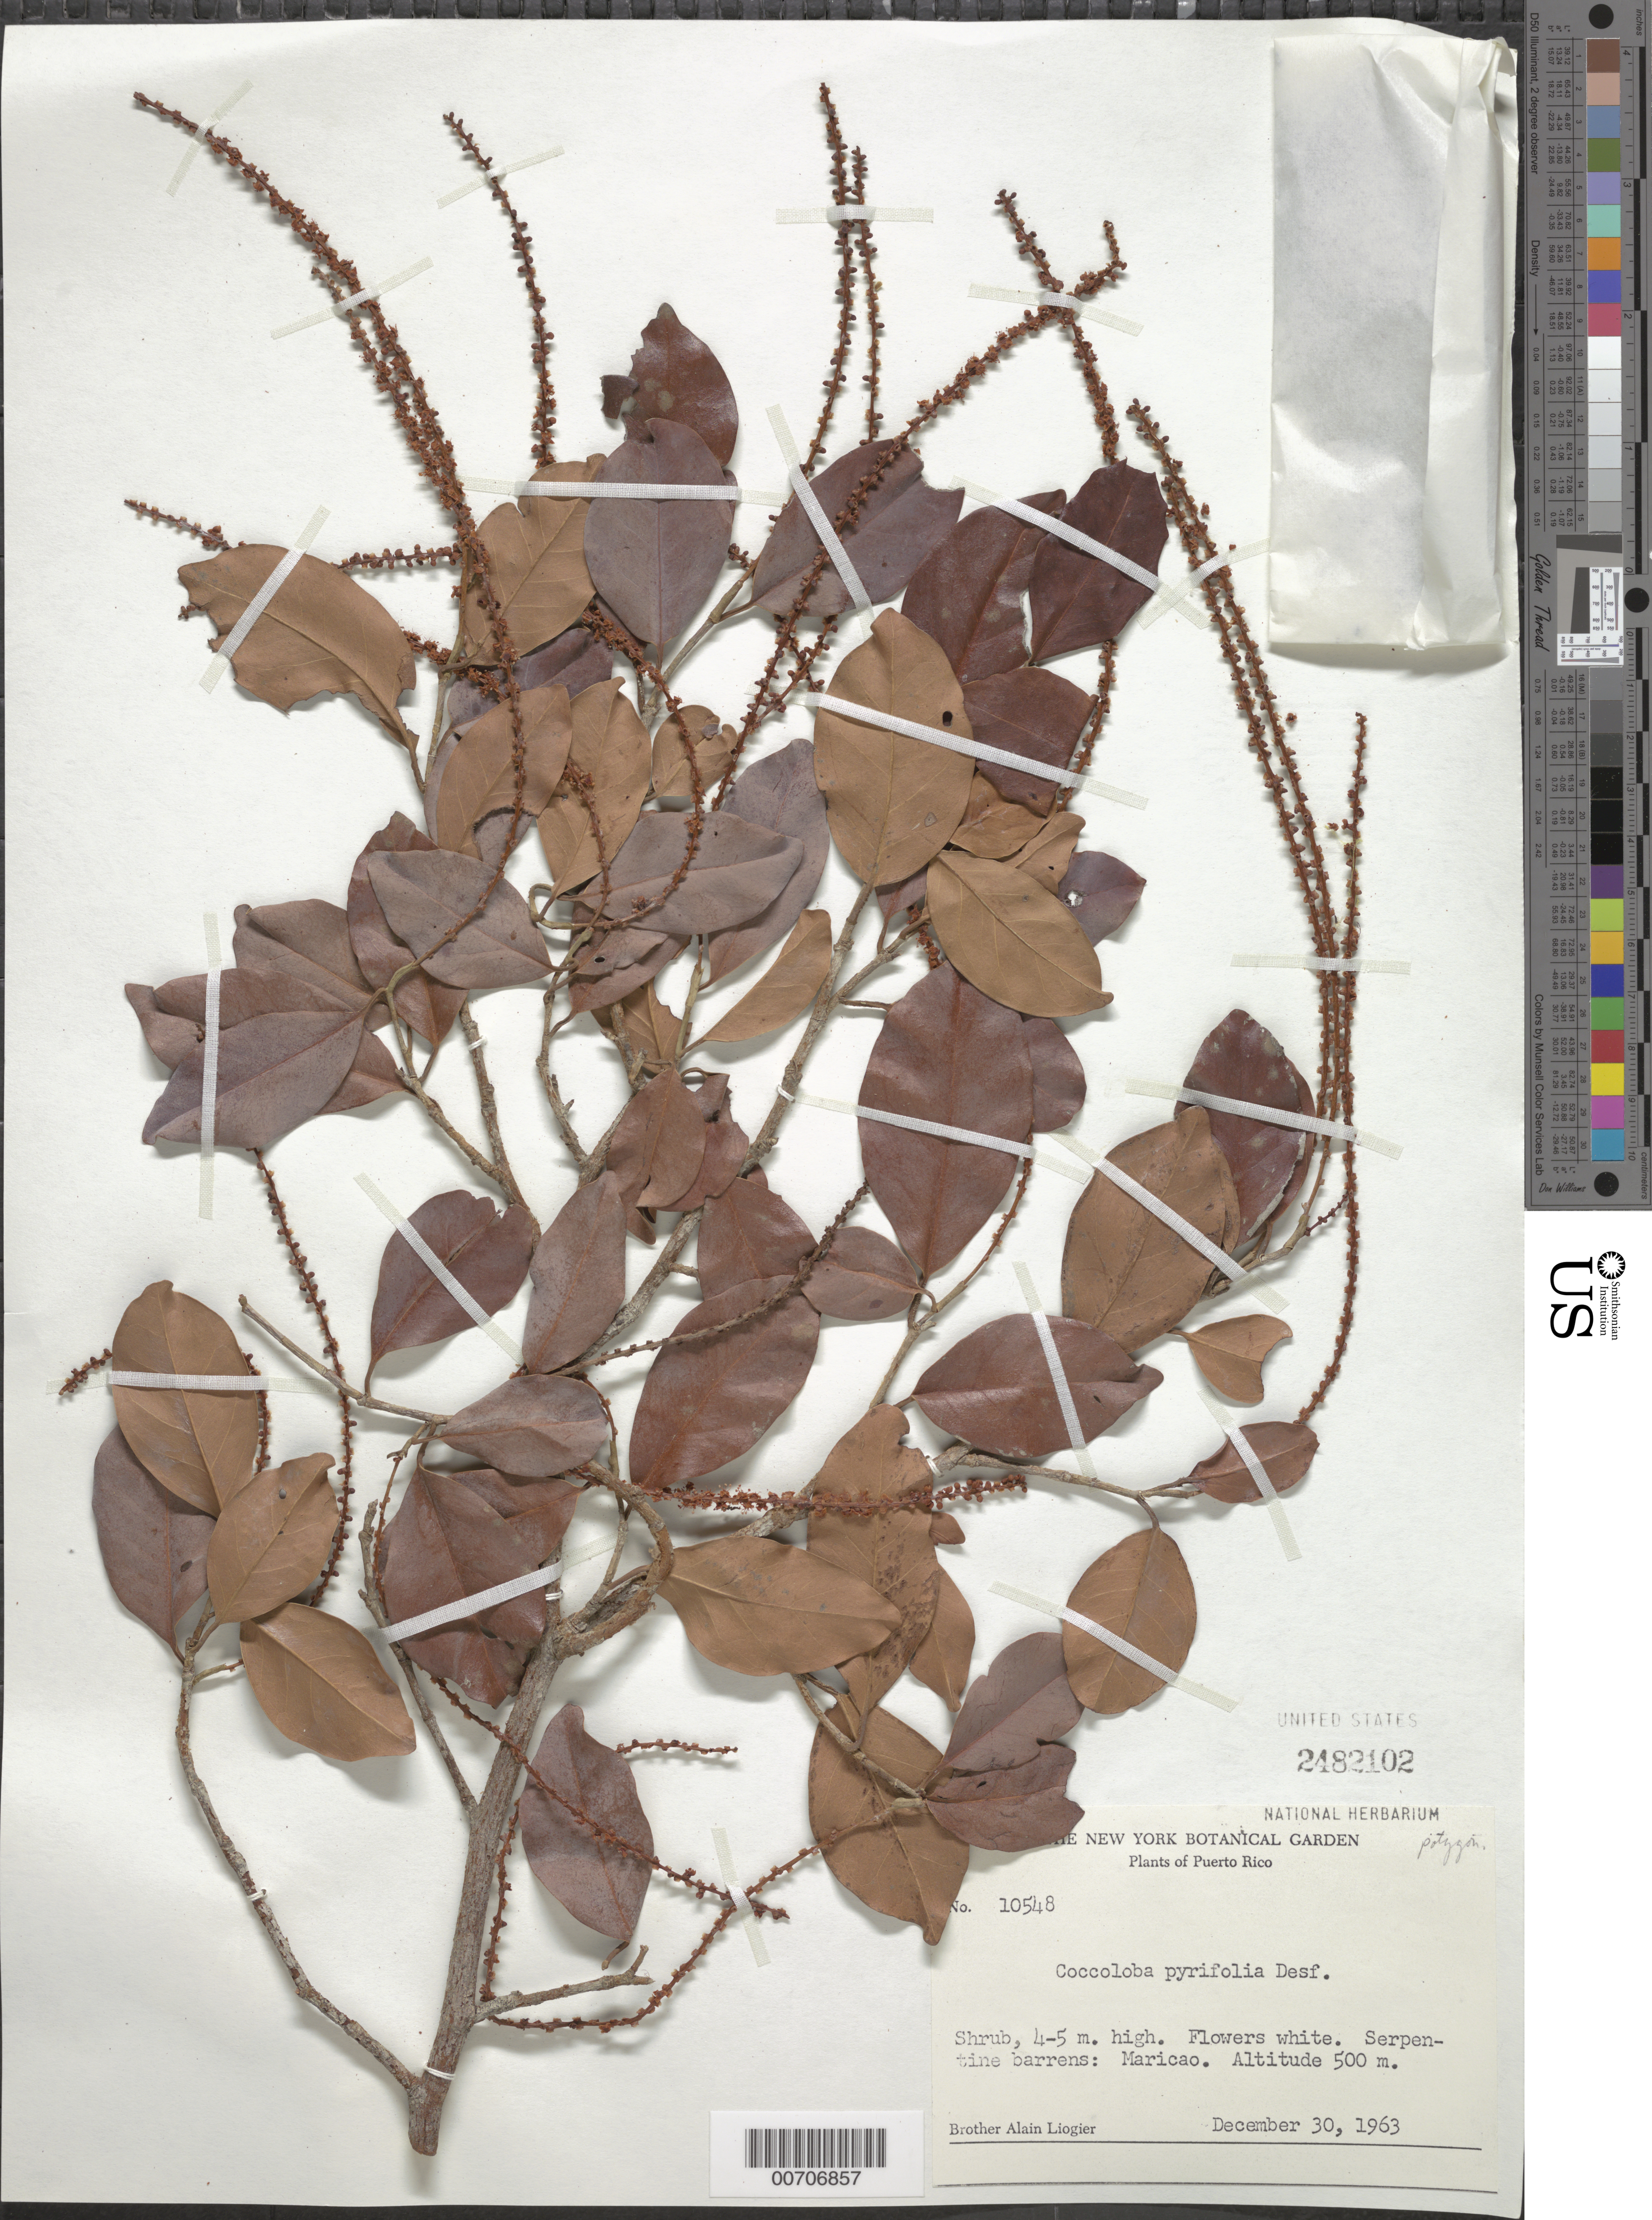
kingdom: Plantae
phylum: Tracheophyta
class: Magnoliopsida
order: Caryophyllales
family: Polygonaceae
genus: Coccoloba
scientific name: Coccoloba pyrifolia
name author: Desf.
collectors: A. H. Liogier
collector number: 10548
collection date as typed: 30 Dec 1963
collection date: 1963-12-30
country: Puerto Rico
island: Greater Antilles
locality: Maricao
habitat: Serpentine barrens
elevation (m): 500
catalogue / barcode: US 2482102